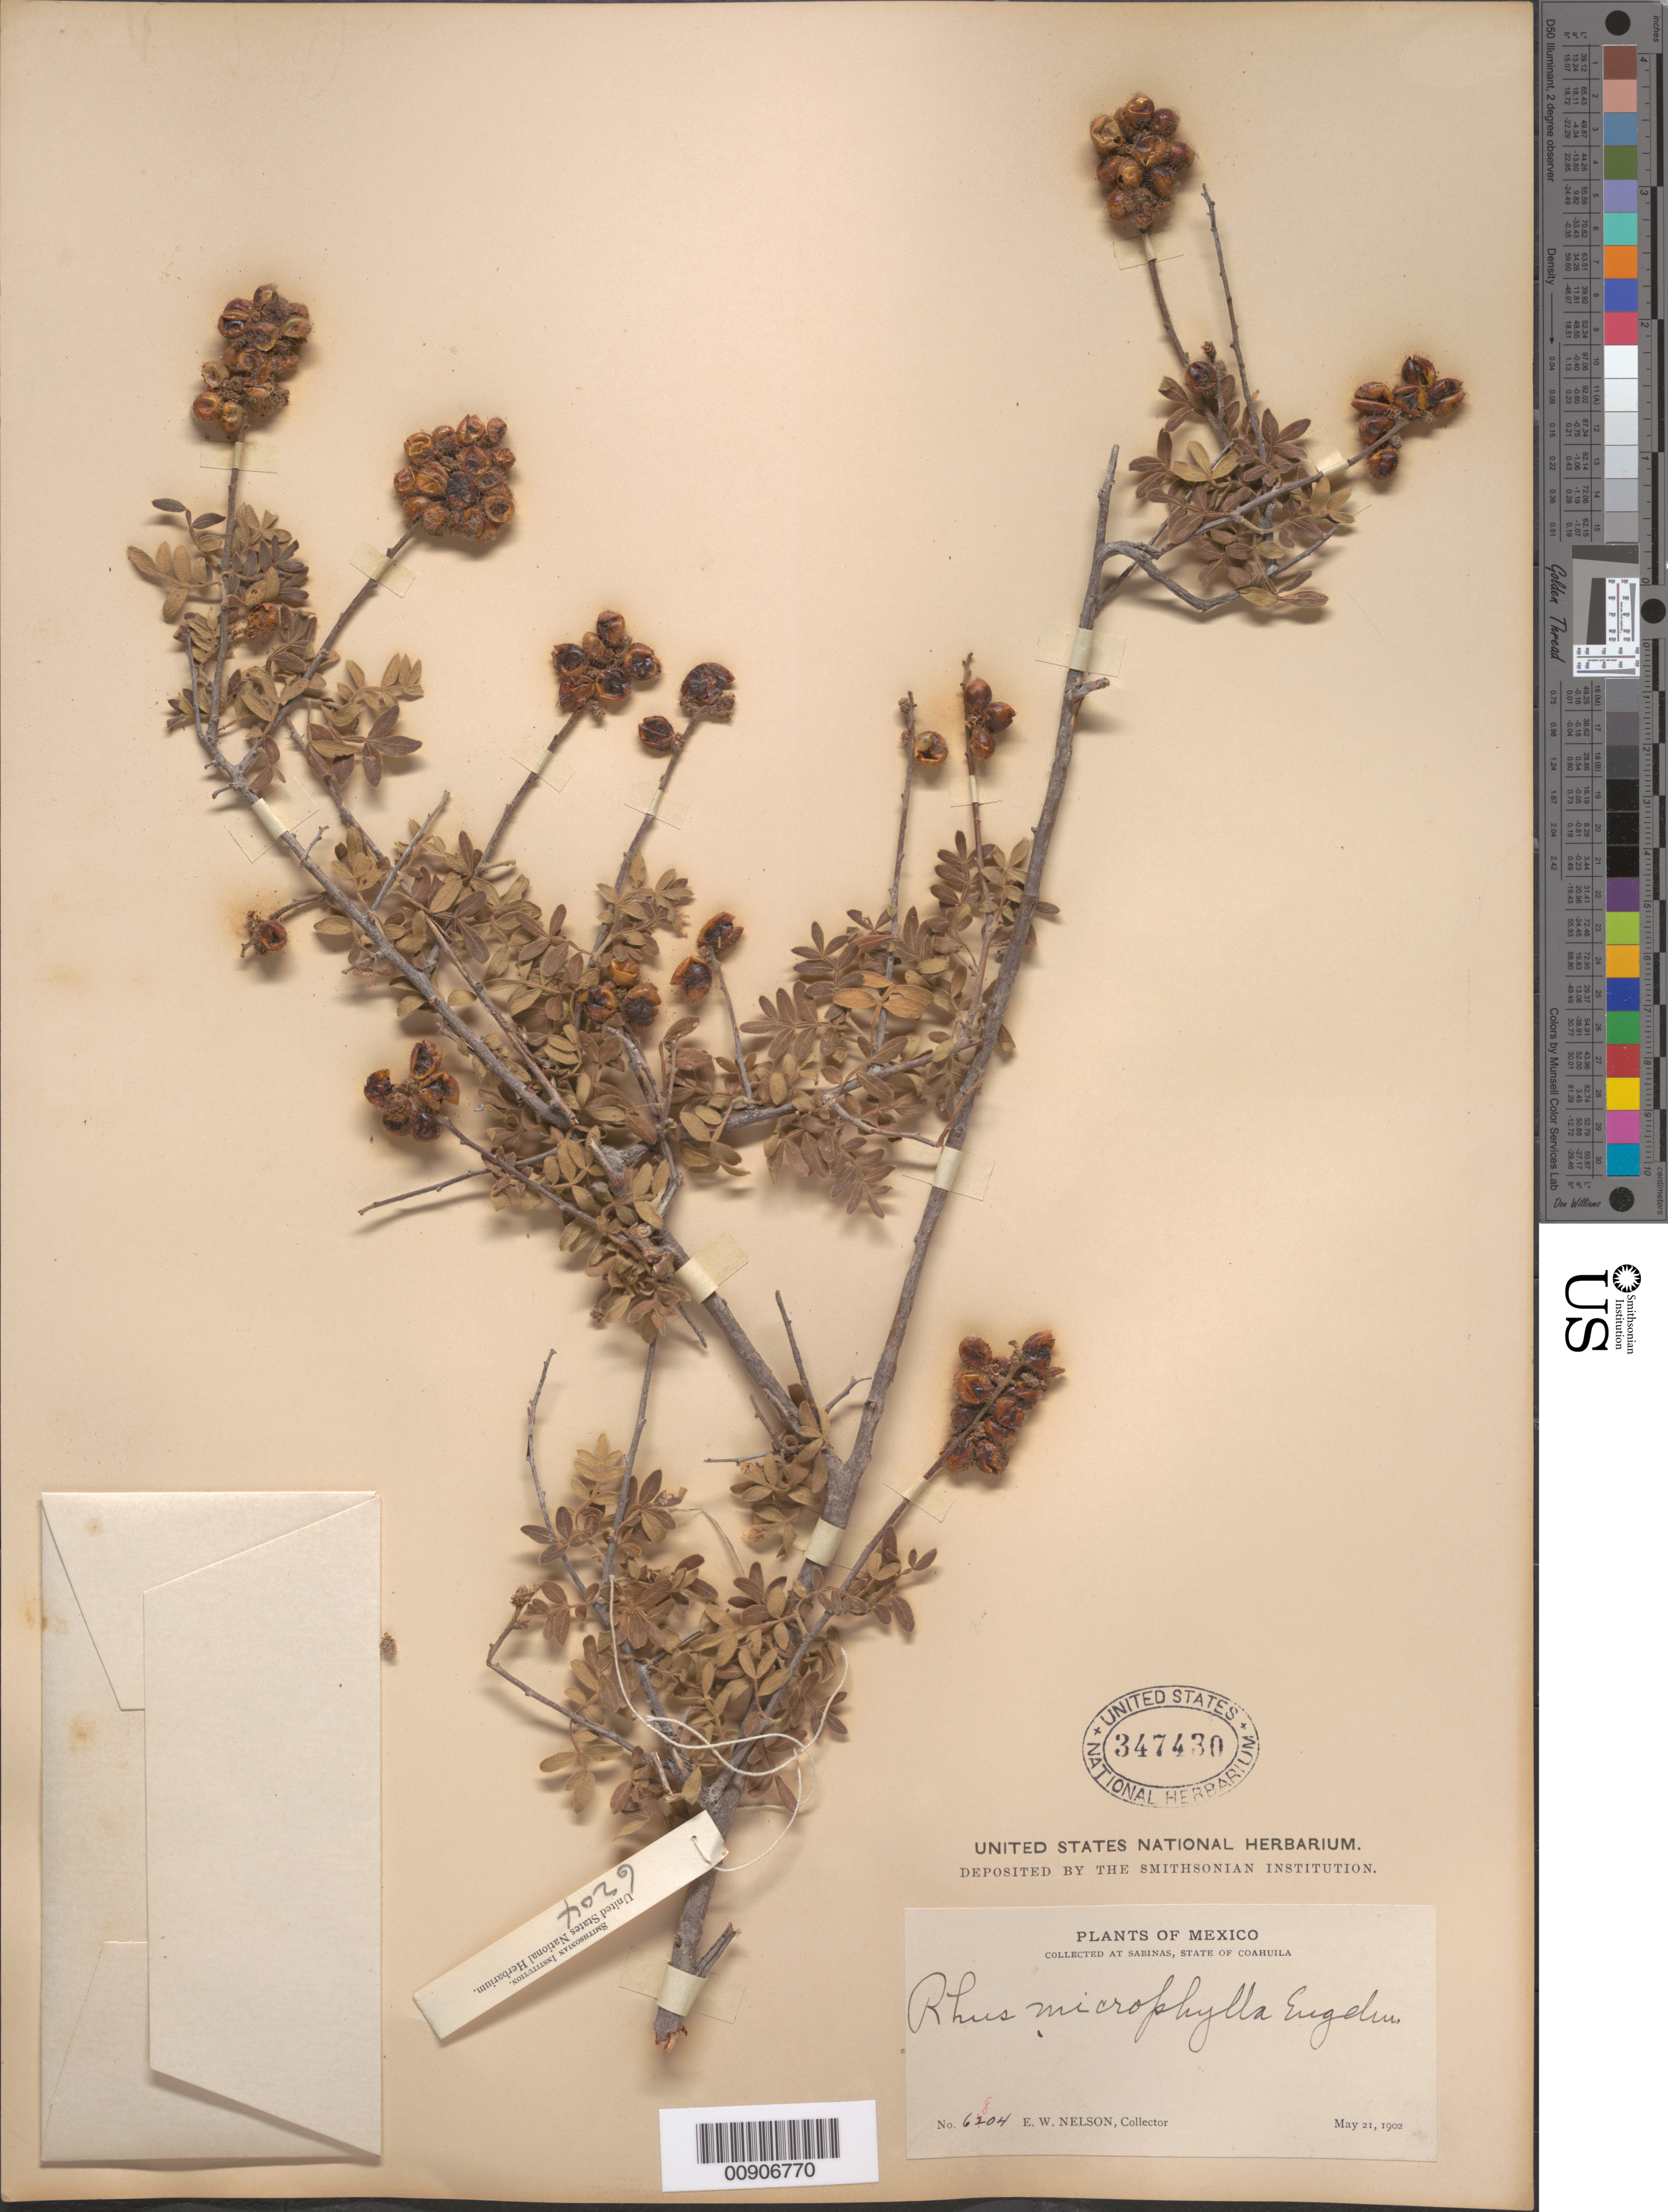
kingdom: Plantae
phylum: Tracheophyta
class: Magnoliopsida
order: Sapindales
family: Anacardiaceae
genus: Rhus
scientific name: Rhus microphylla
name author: Engelm.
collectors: E. W. Nelson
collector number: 6804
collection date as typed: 21 May 1902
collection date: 1902-05-21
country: Mexico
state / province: Coahuila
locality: Sabinas, State of Coahuila.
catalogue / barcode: US 347430